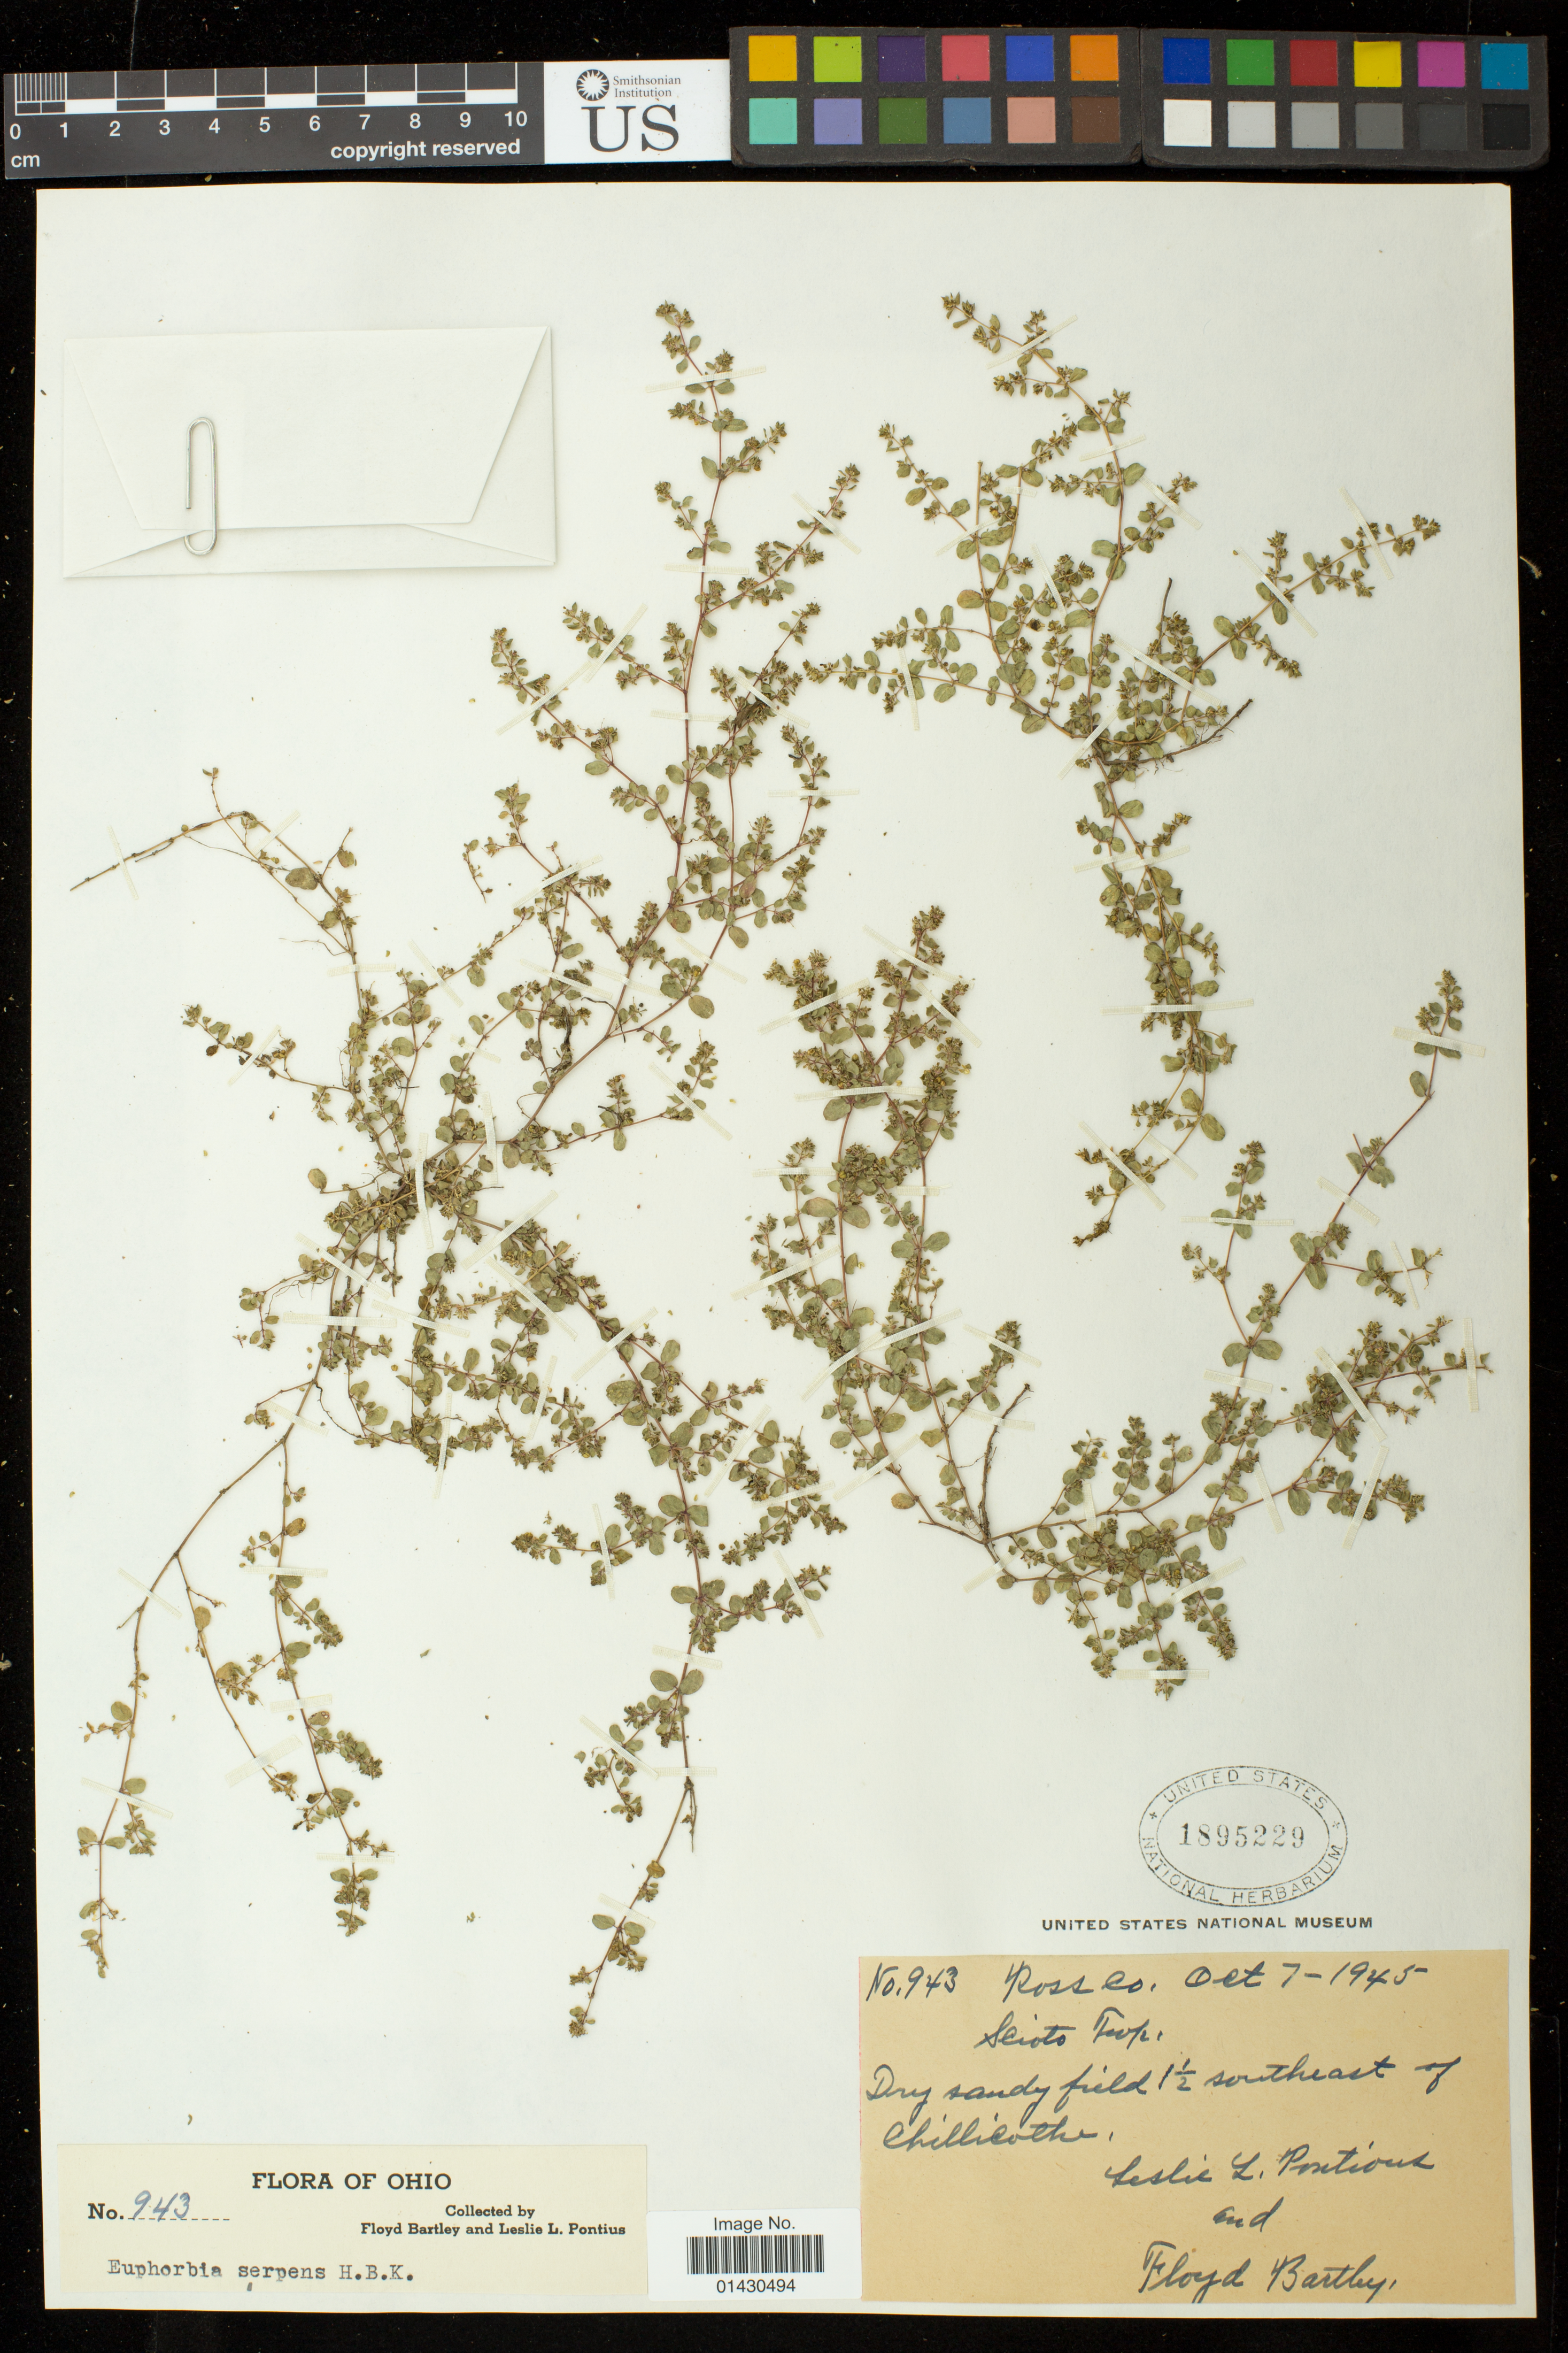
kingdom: Plantae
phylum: Tracheophyta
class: Magnoliopsida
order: Malpighiales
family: Euphorbiaceae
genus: Euphorbia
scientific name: Euphorbia serpens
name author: Kunth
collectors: F. Bartley & L. Pontius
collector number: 943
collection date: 1945-10-07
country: United States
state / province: Ohio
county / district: Ross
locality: field 1 1/2 southeast of Chillicothe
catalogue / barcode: US 1895229